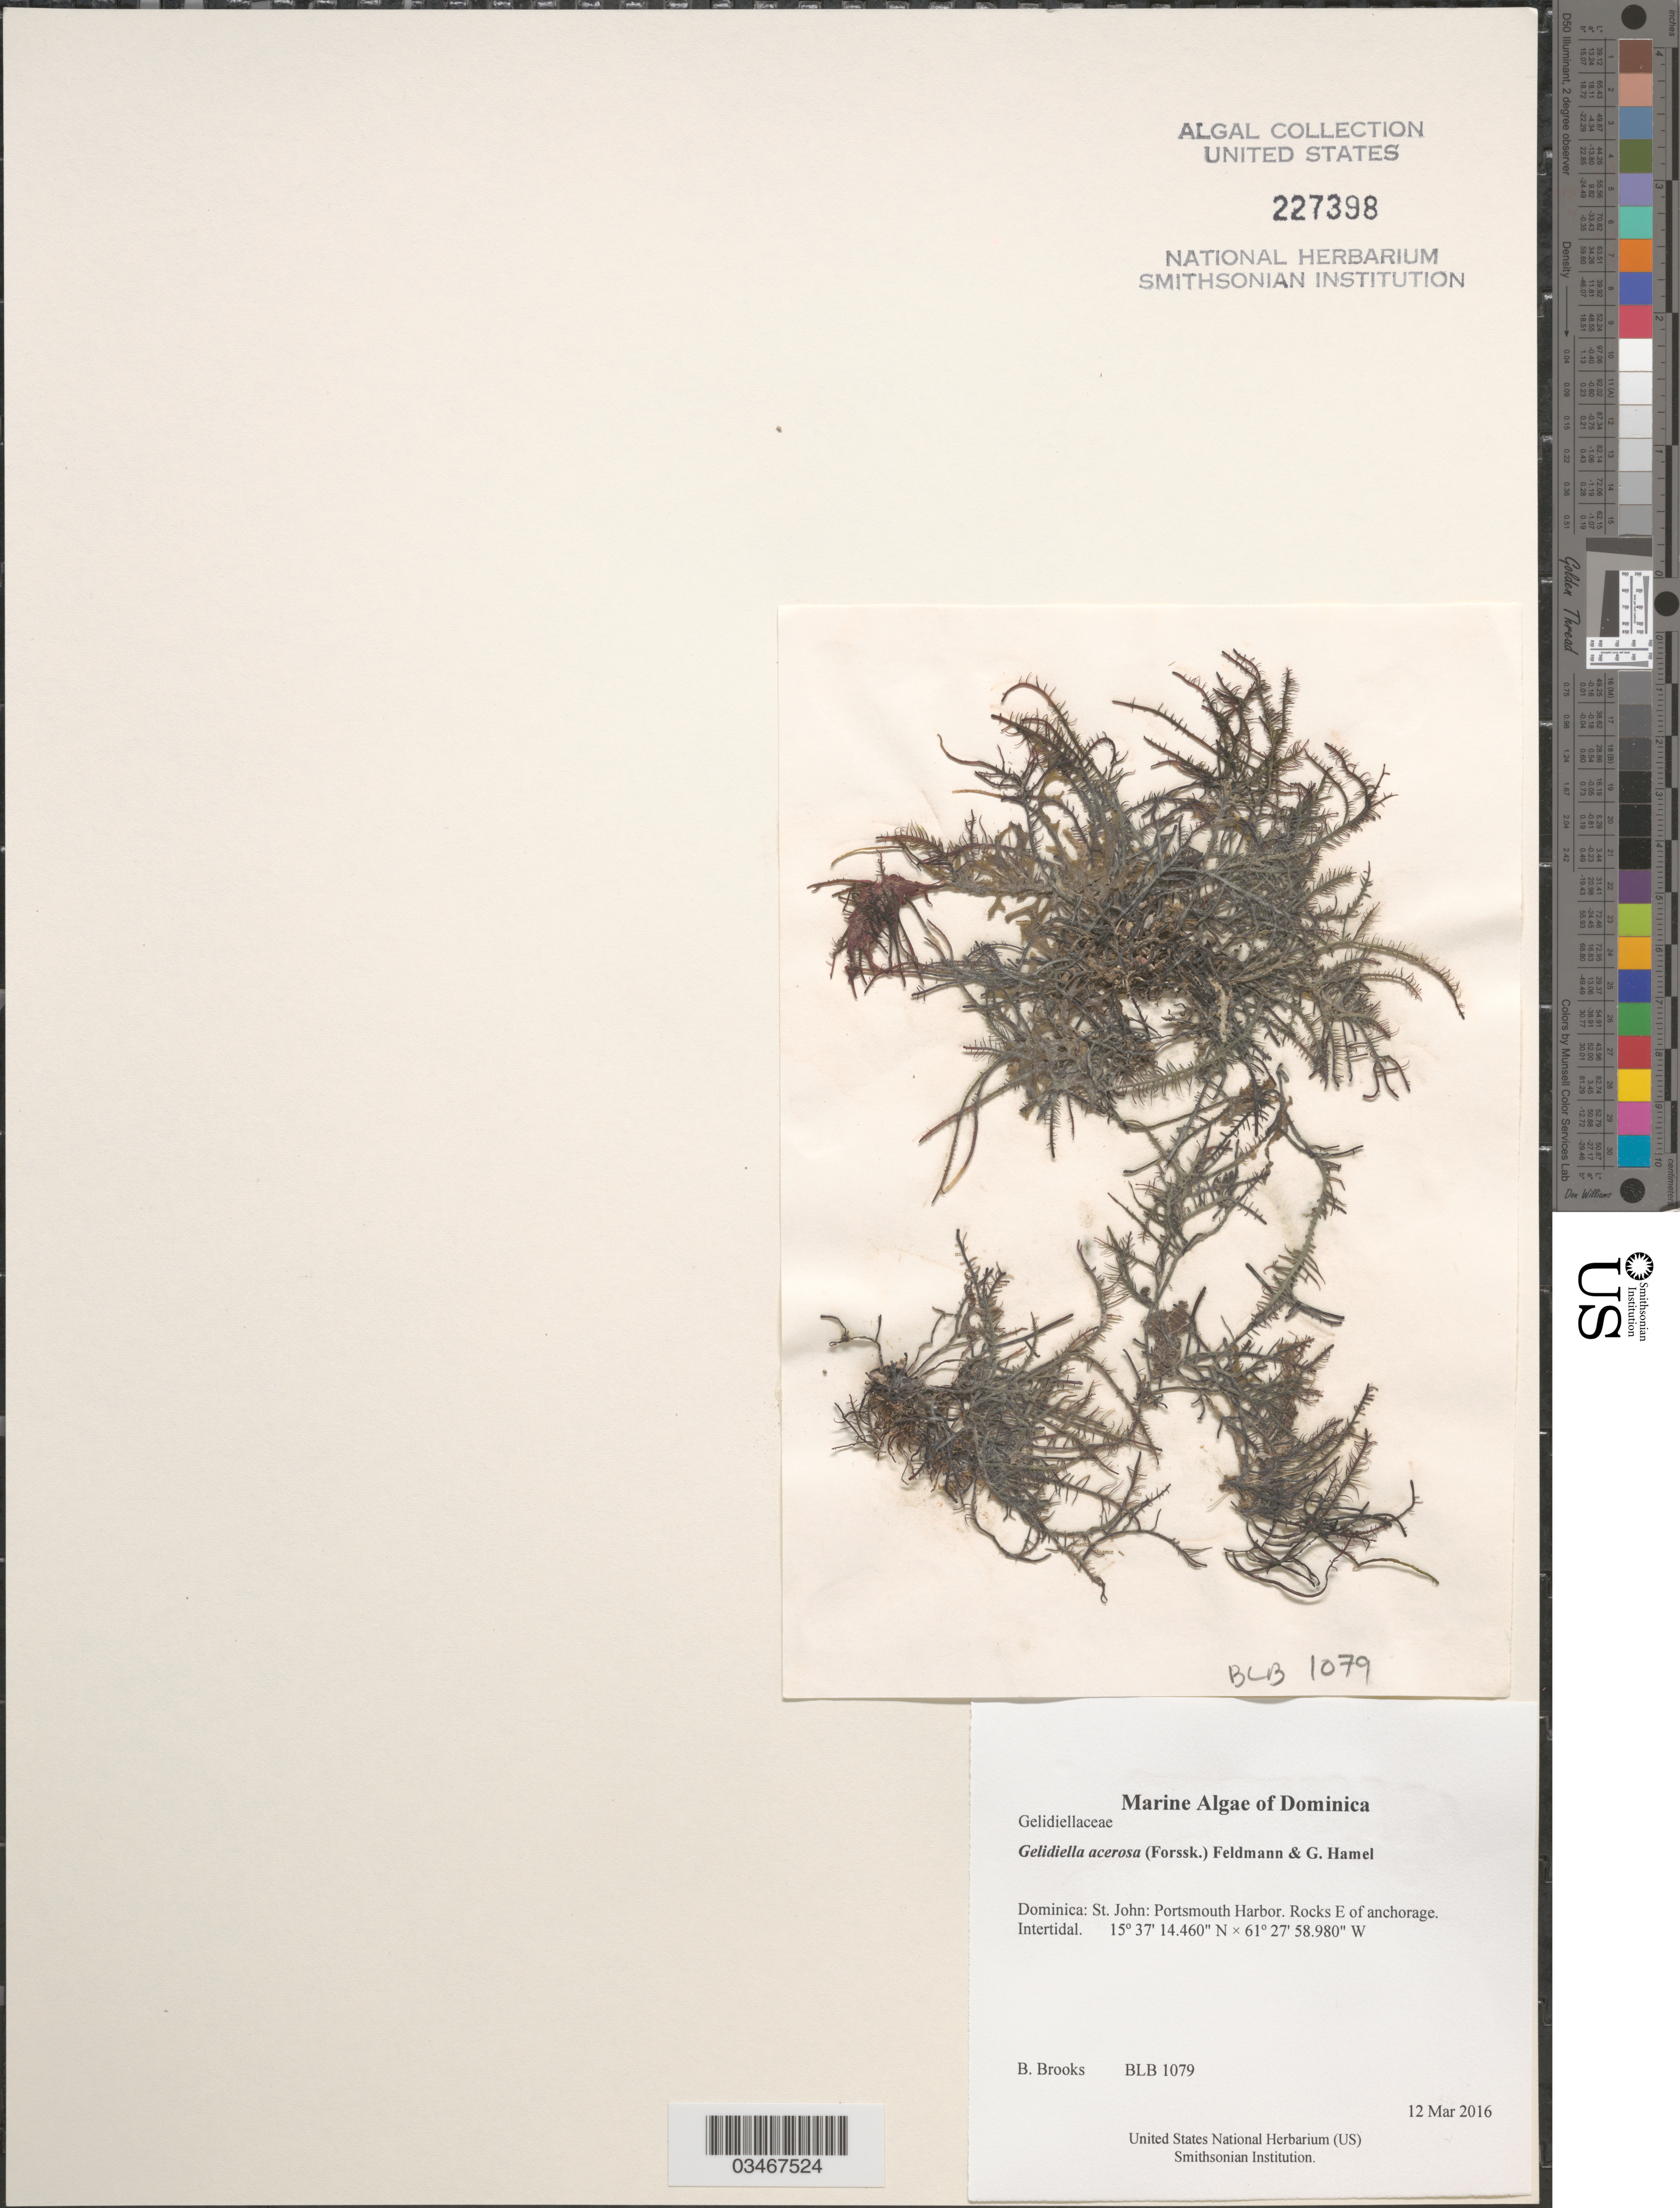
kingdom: Plantae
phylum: Rhodophyta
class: Florideophyceae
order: Gelidiales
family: Gelidiellaceae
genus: Gelidiella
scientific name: Gelidiella acerosa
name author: (Forssk.) Feldmann & G. Hamel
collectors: B. Brooks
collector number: BLB 1079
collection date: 2016-03-12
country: Dominica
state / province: St. John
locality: Portsmouth Harbor. Rocks E of anchorage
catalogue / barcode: US 227398